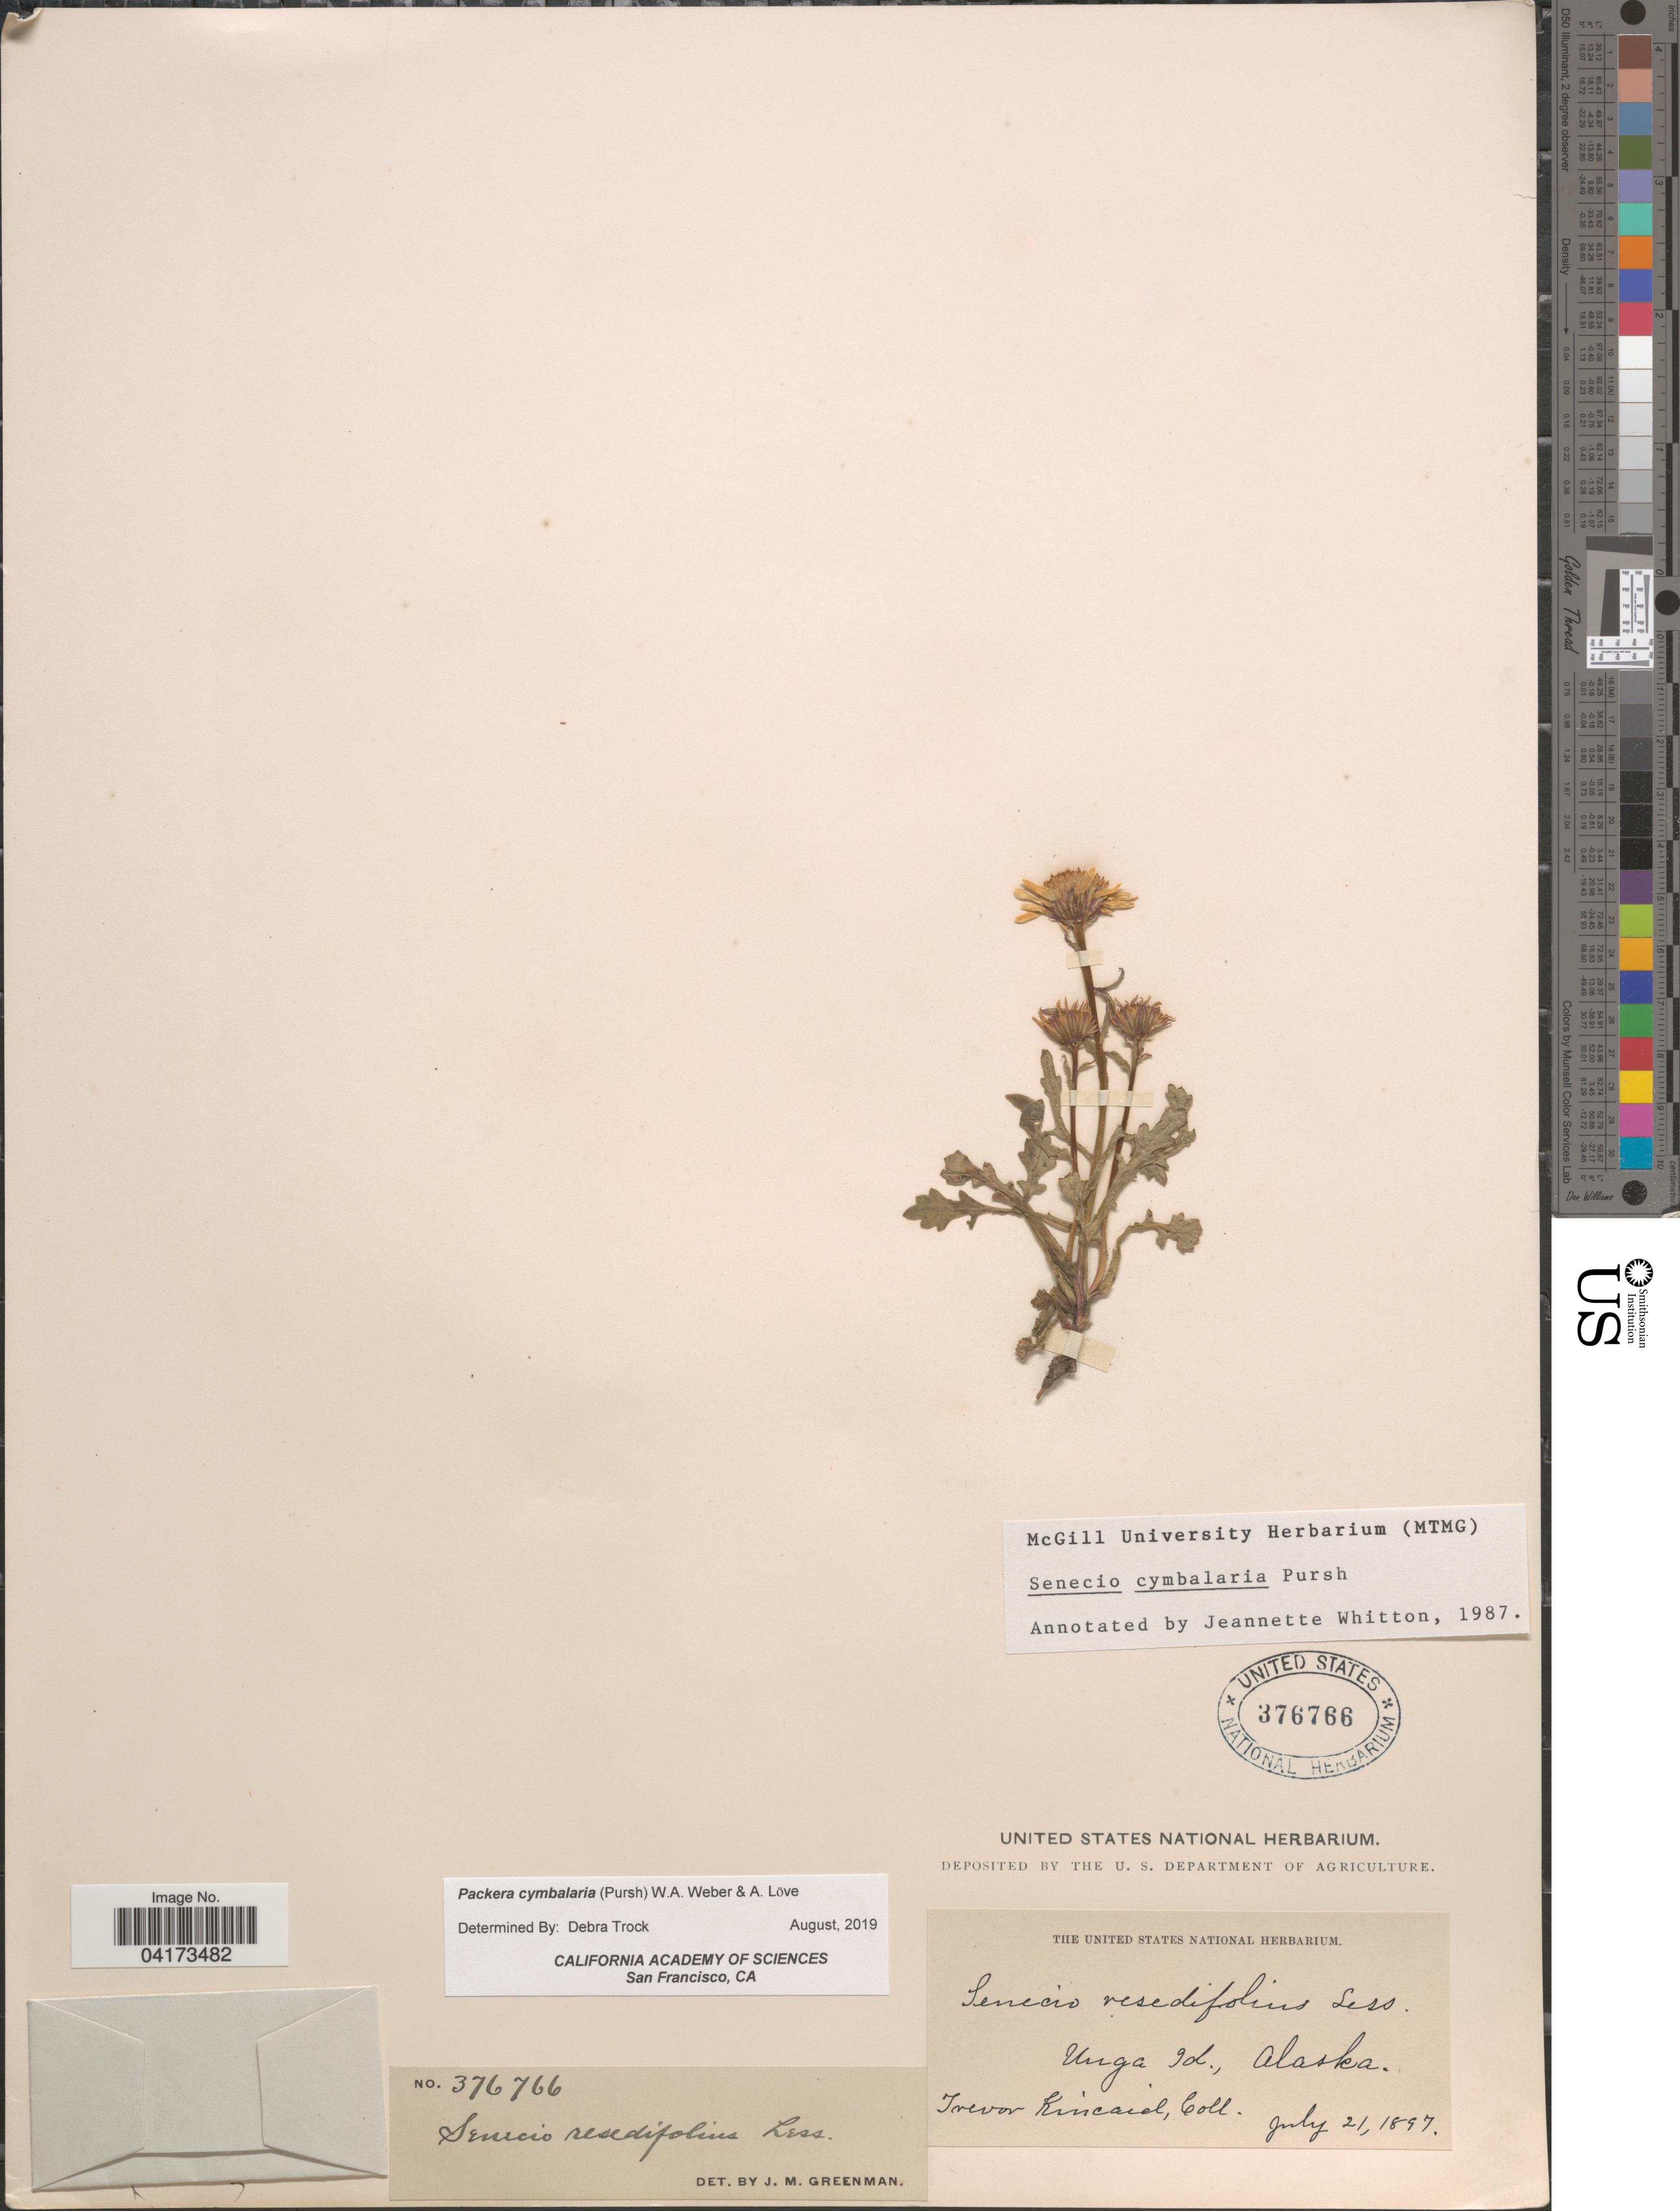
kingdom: Plantae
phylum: Tracheophyta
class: Magnoliopsida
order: Asterales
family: Asteraceae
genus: Packera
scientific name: Packera cymbalaria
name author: (Pursh) W.A. Weber & Á. Löve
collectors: T. C. Kincaid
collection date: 1897-07-21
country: United States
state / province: Alaska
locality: Unga Id.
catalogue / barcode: US 376766